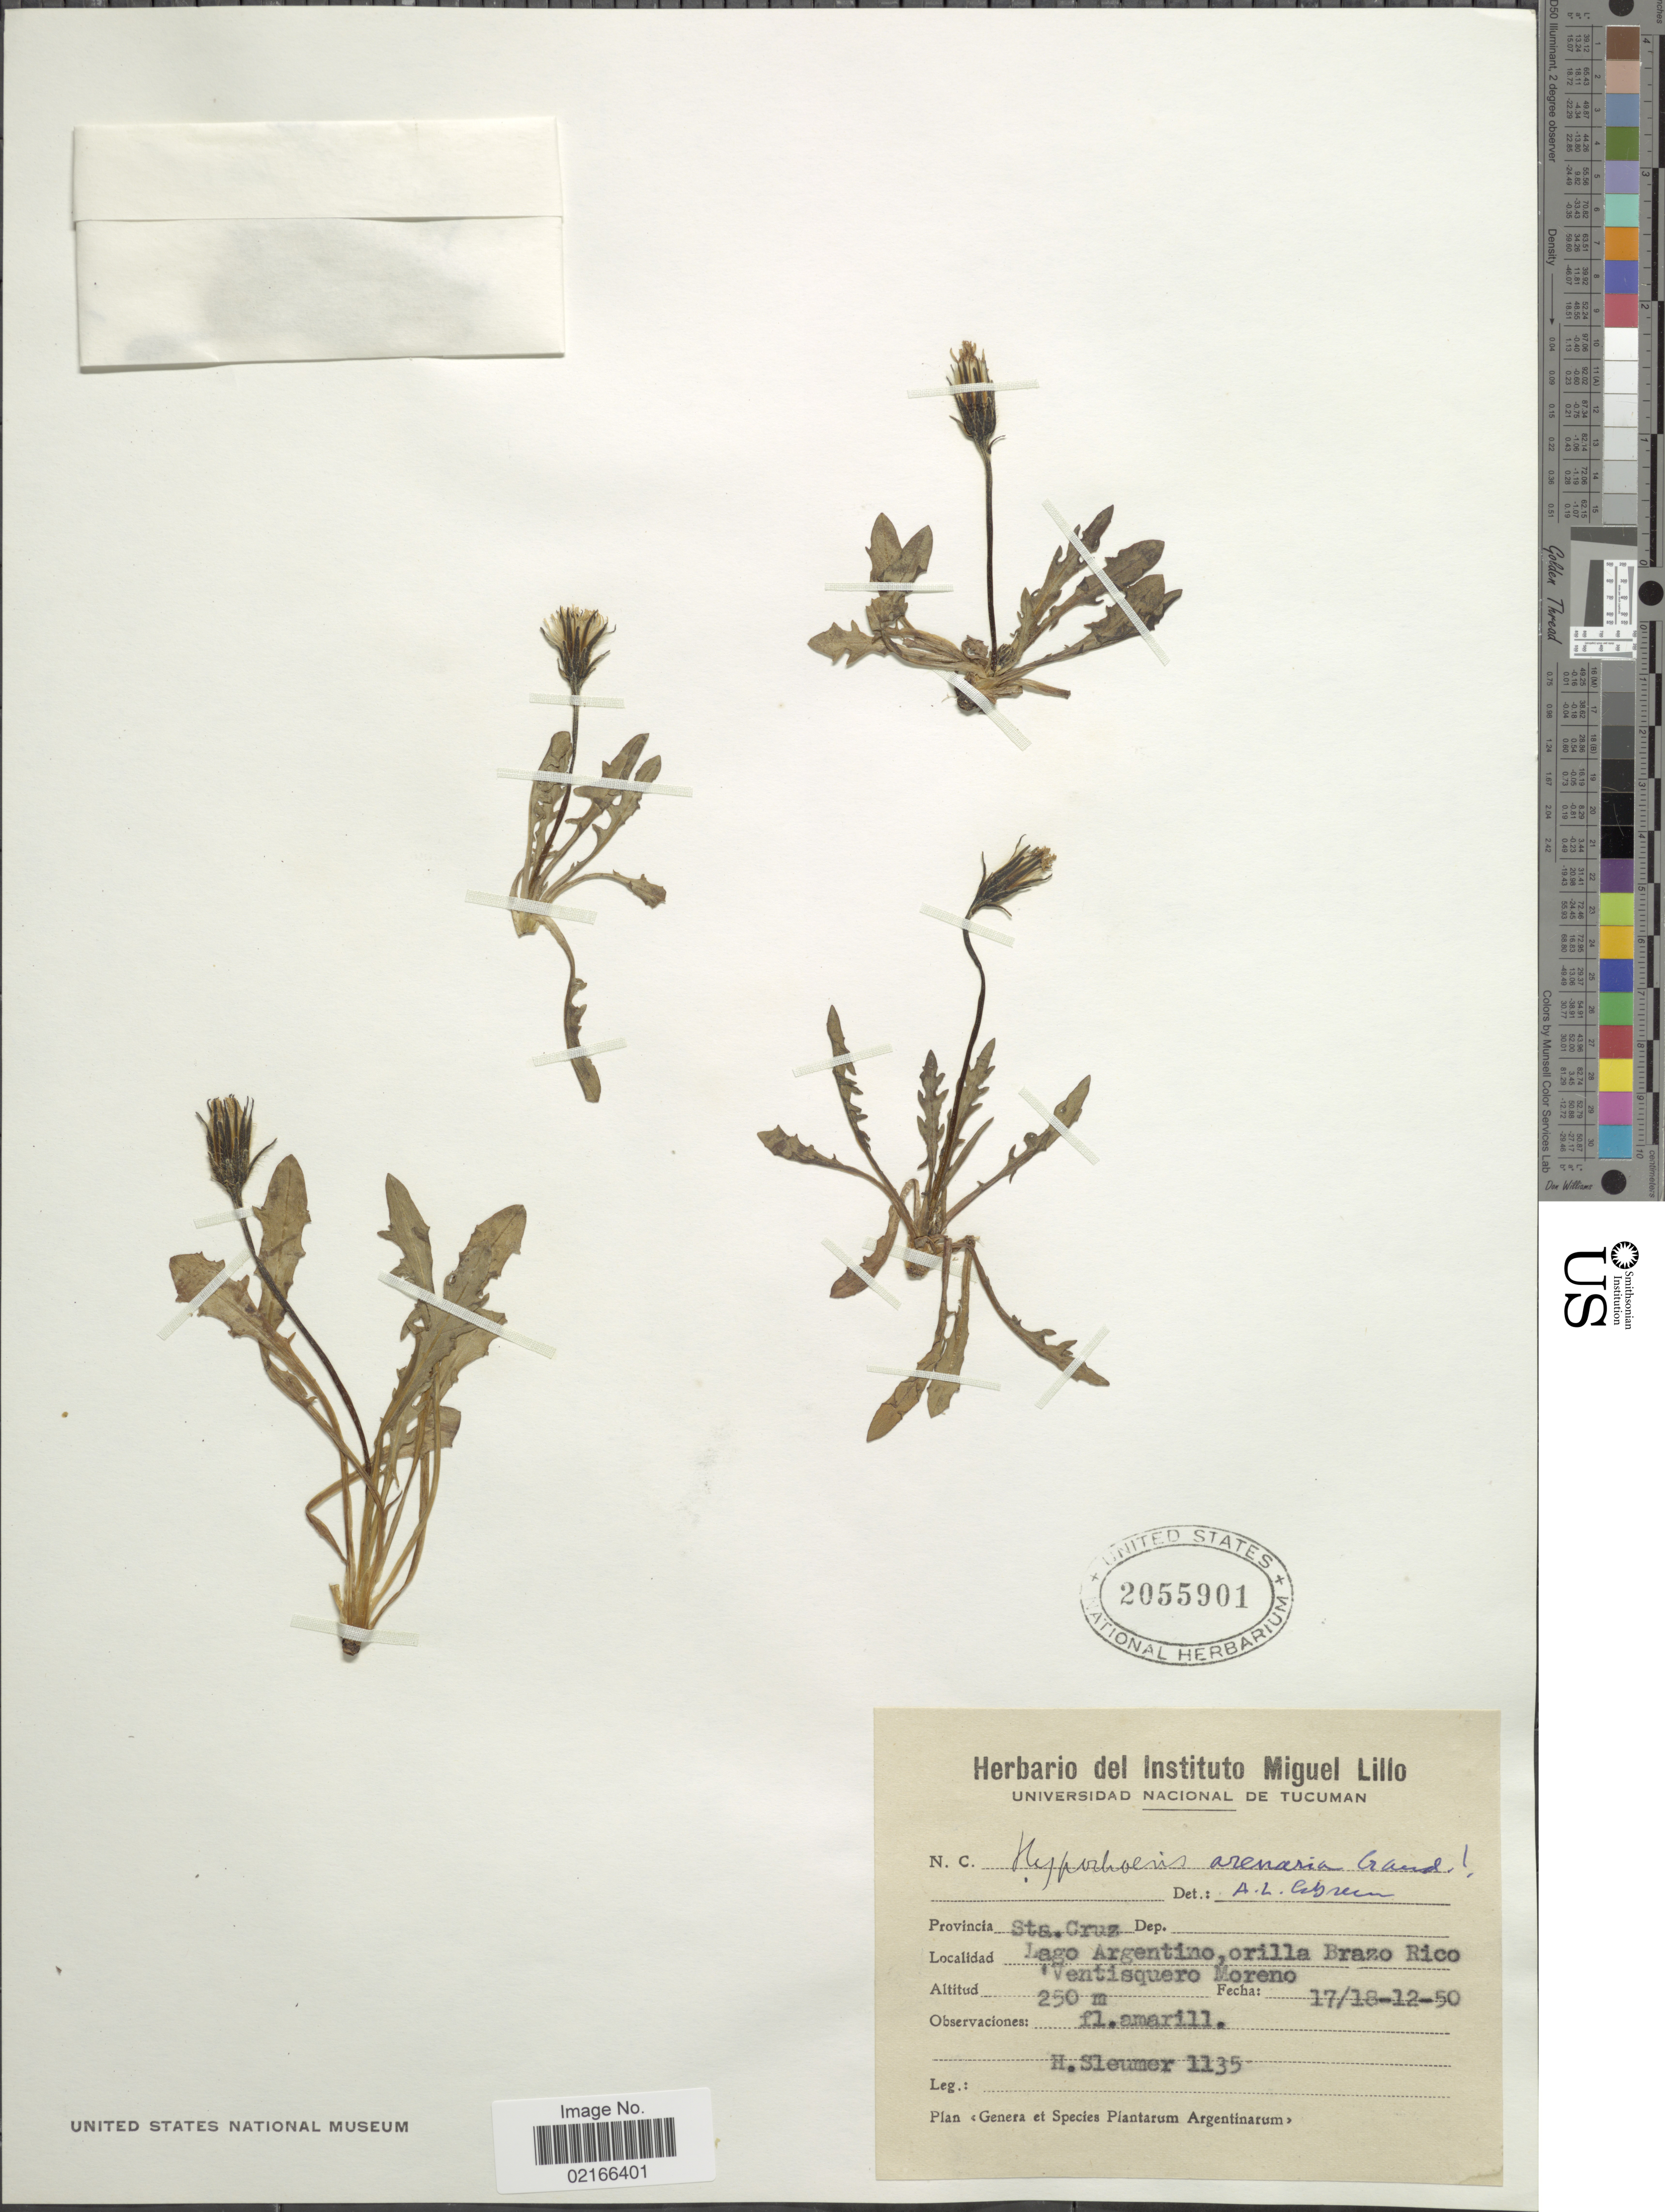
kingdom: Plantae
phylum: Tracheophyta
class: Magnoliopsida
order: Asterales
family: Asteraceae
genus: Hypochaeris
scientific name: Hypochaeris arenaria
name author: Gaudich.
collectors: H. O. Sleumer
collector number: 1135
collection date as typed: Transcribed d/m/y: 17/12/50 to 18/12/50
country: Argentina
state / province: Santa Cruz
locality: Lago Argentino, orilla Brazo Rico Ventisquero Moreno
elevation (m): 250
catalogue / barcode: US 2055901